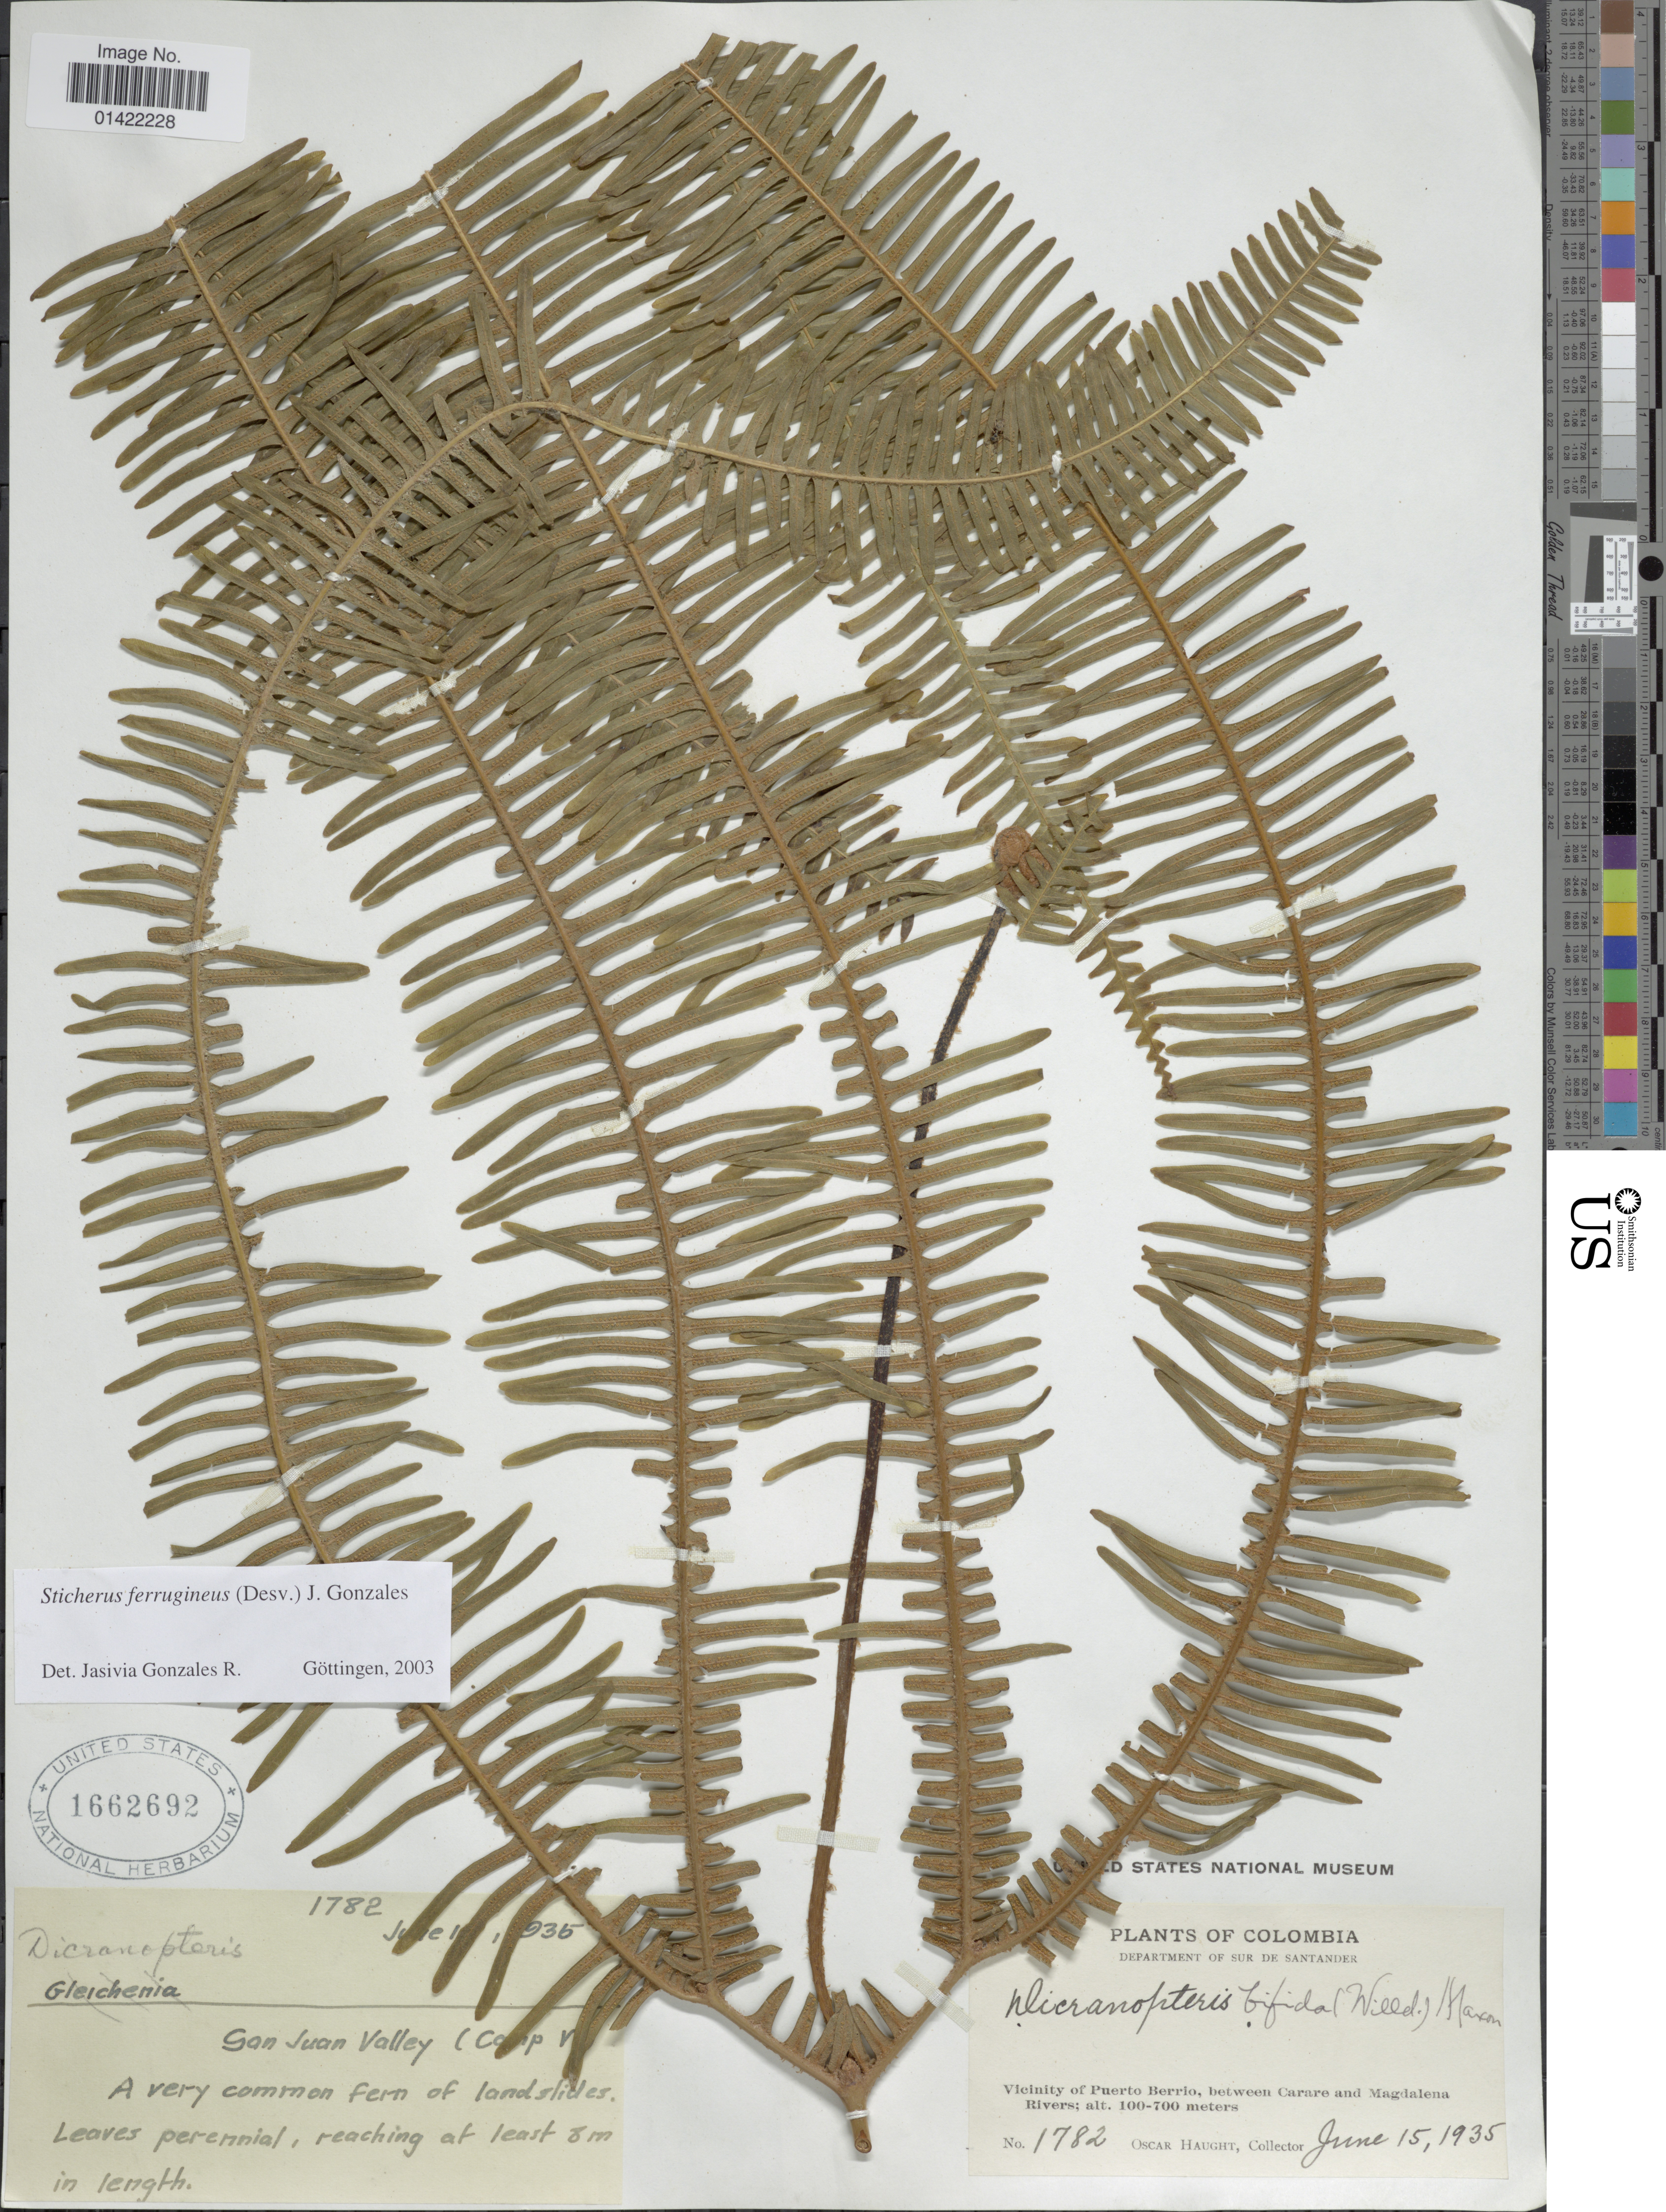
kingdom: Plantae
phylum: Tracheophyta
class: Polypodiopsida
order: Gleicheniales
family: Gleicheniaceae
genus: Sticherus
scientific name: Sticherus ferrugineus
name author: (Desv.) J. Gonzales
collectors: O. L. Haught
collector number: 1782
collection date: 1935-06-15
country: Colombia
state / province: Santander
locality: Department of Sur de Santander, vicinity of Puerto Berrio, between Carare and Magdalena Rivers, San Juan Valley (Camp V)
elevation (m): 100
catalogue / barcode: US 1662692